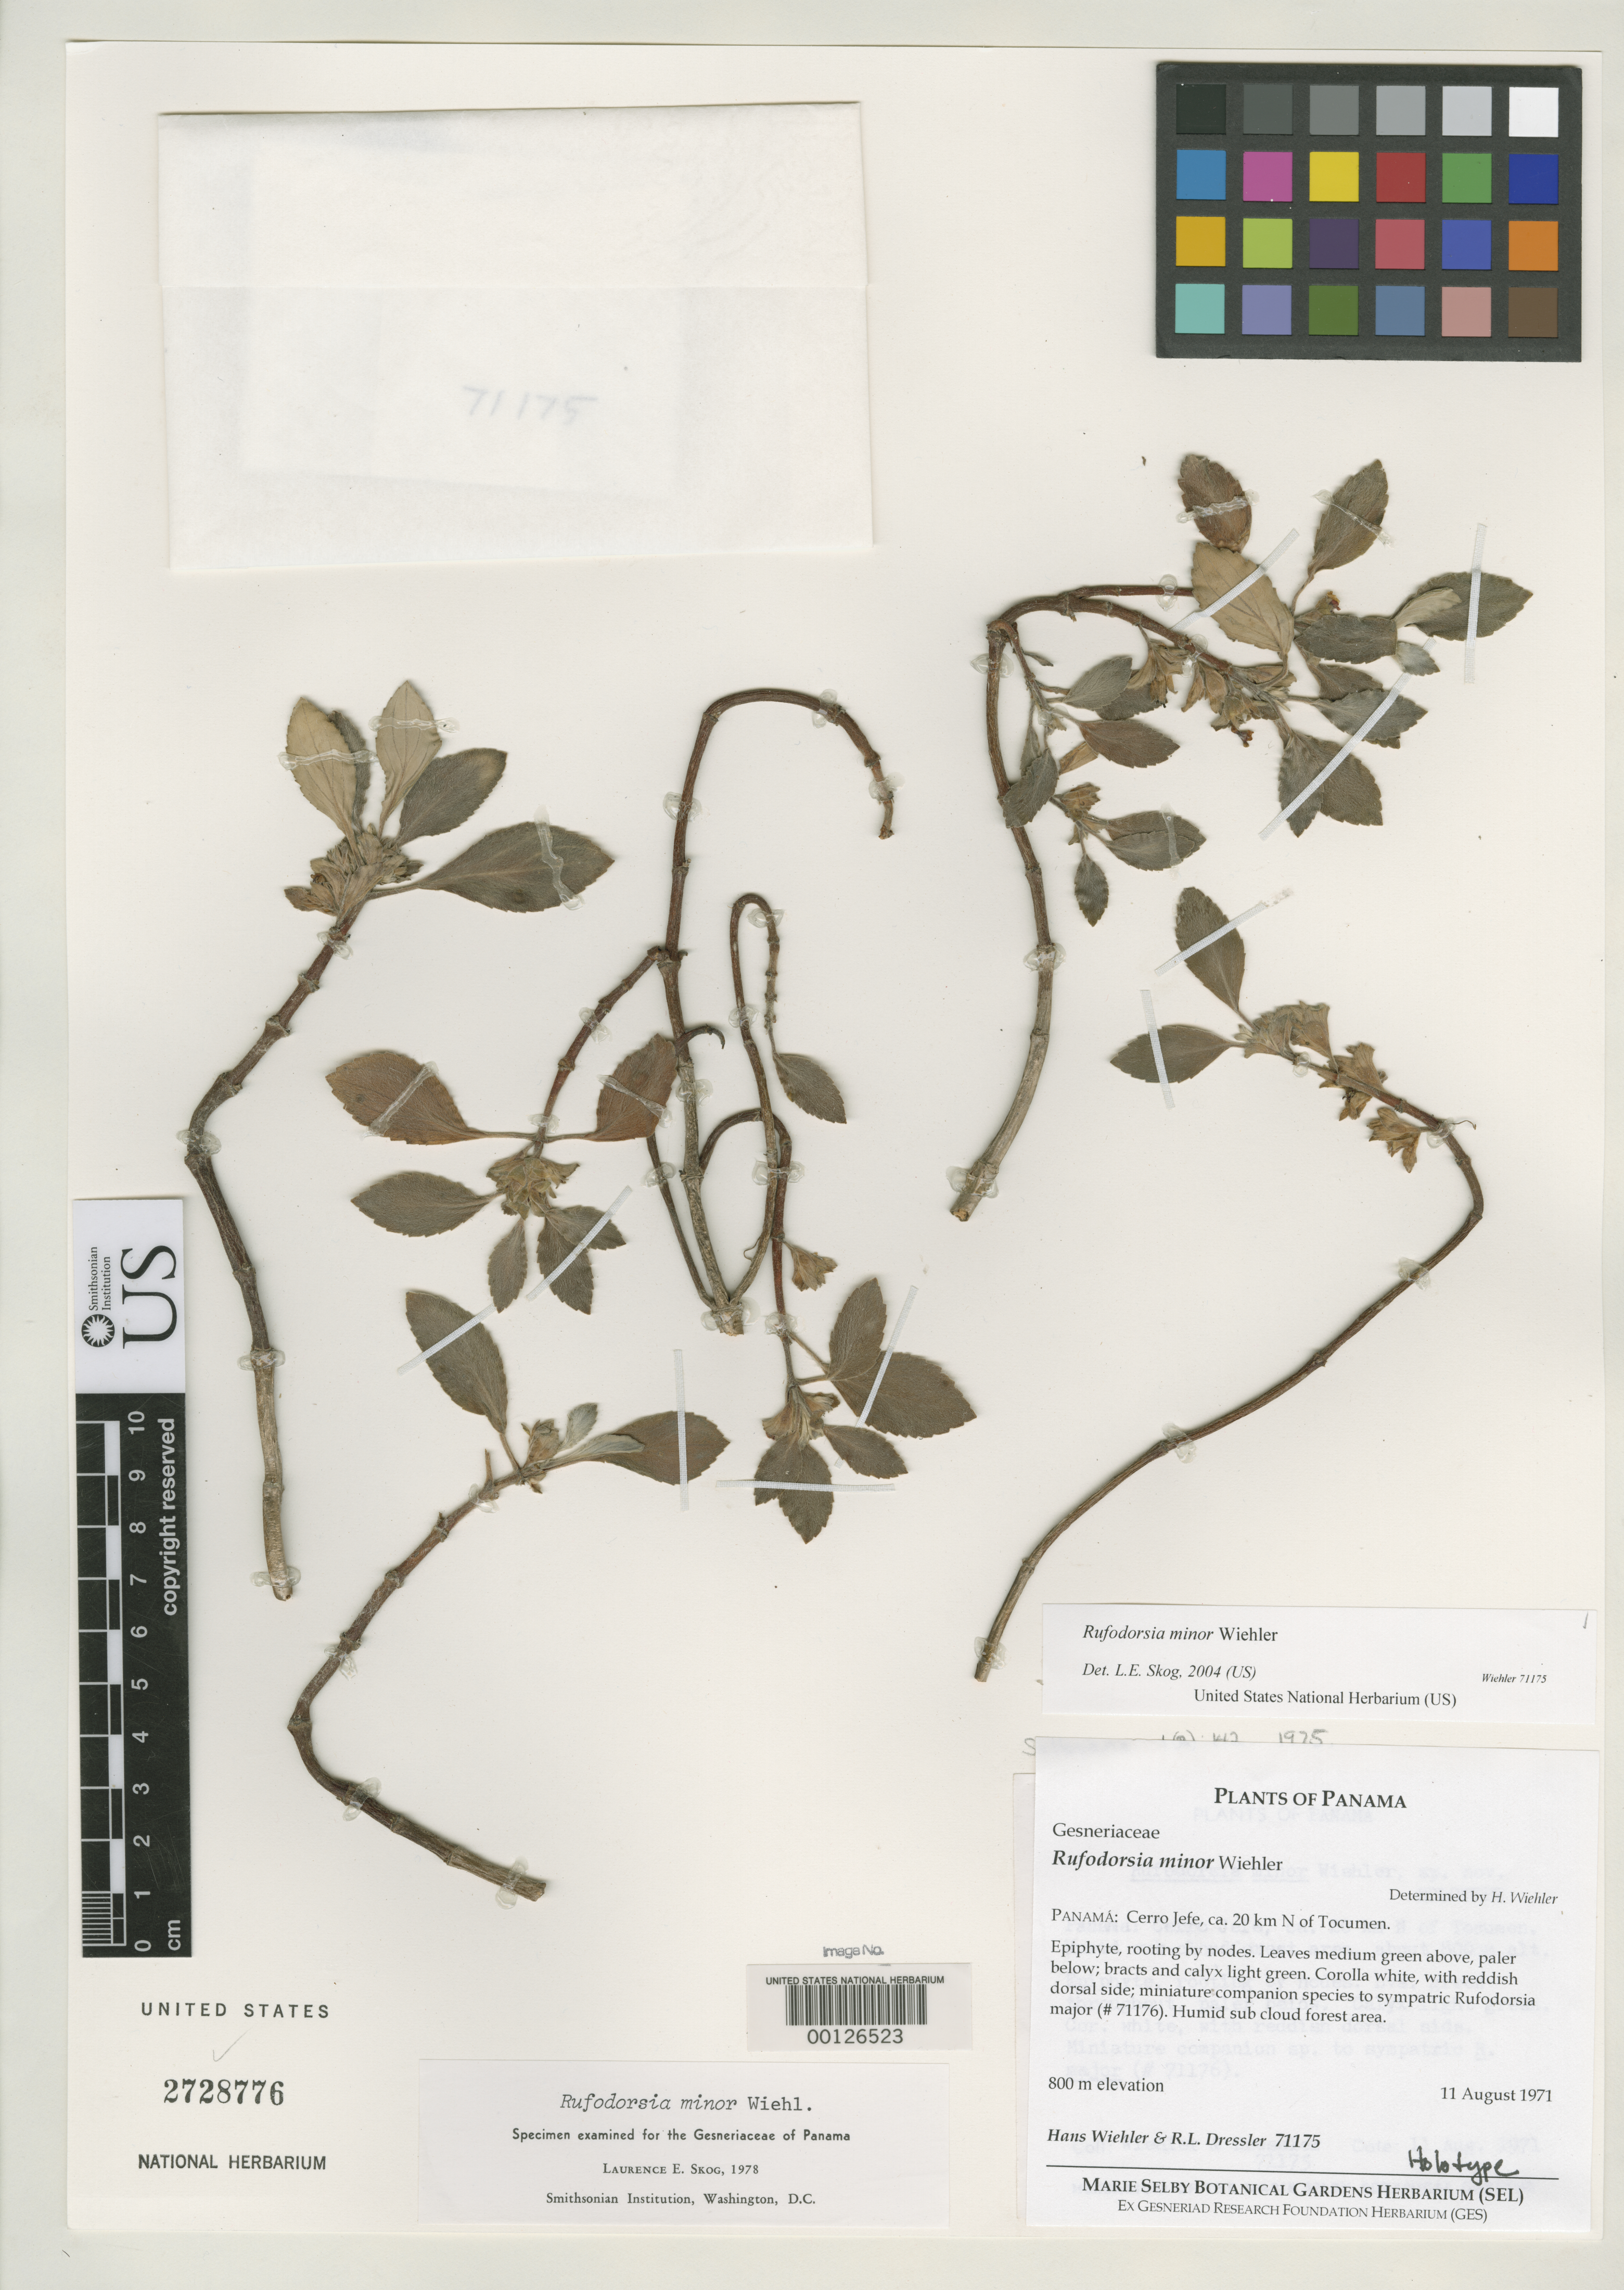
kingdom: Plantae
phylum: Tracheophyta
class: Magnoliopsida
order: Lamiales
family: Gesneriaceae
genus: Rufodorsia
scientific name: Rufodorsia minor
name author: Wiehler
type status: Holotype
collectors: H. J. Wiehler & R. Dressler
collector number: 71175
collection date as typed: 11 Aug 1971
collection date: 1971-08-11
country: Panama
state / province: Panamá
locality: Cerro Jefe, 20 km. north of Tocumen.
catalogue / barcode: US 2728776